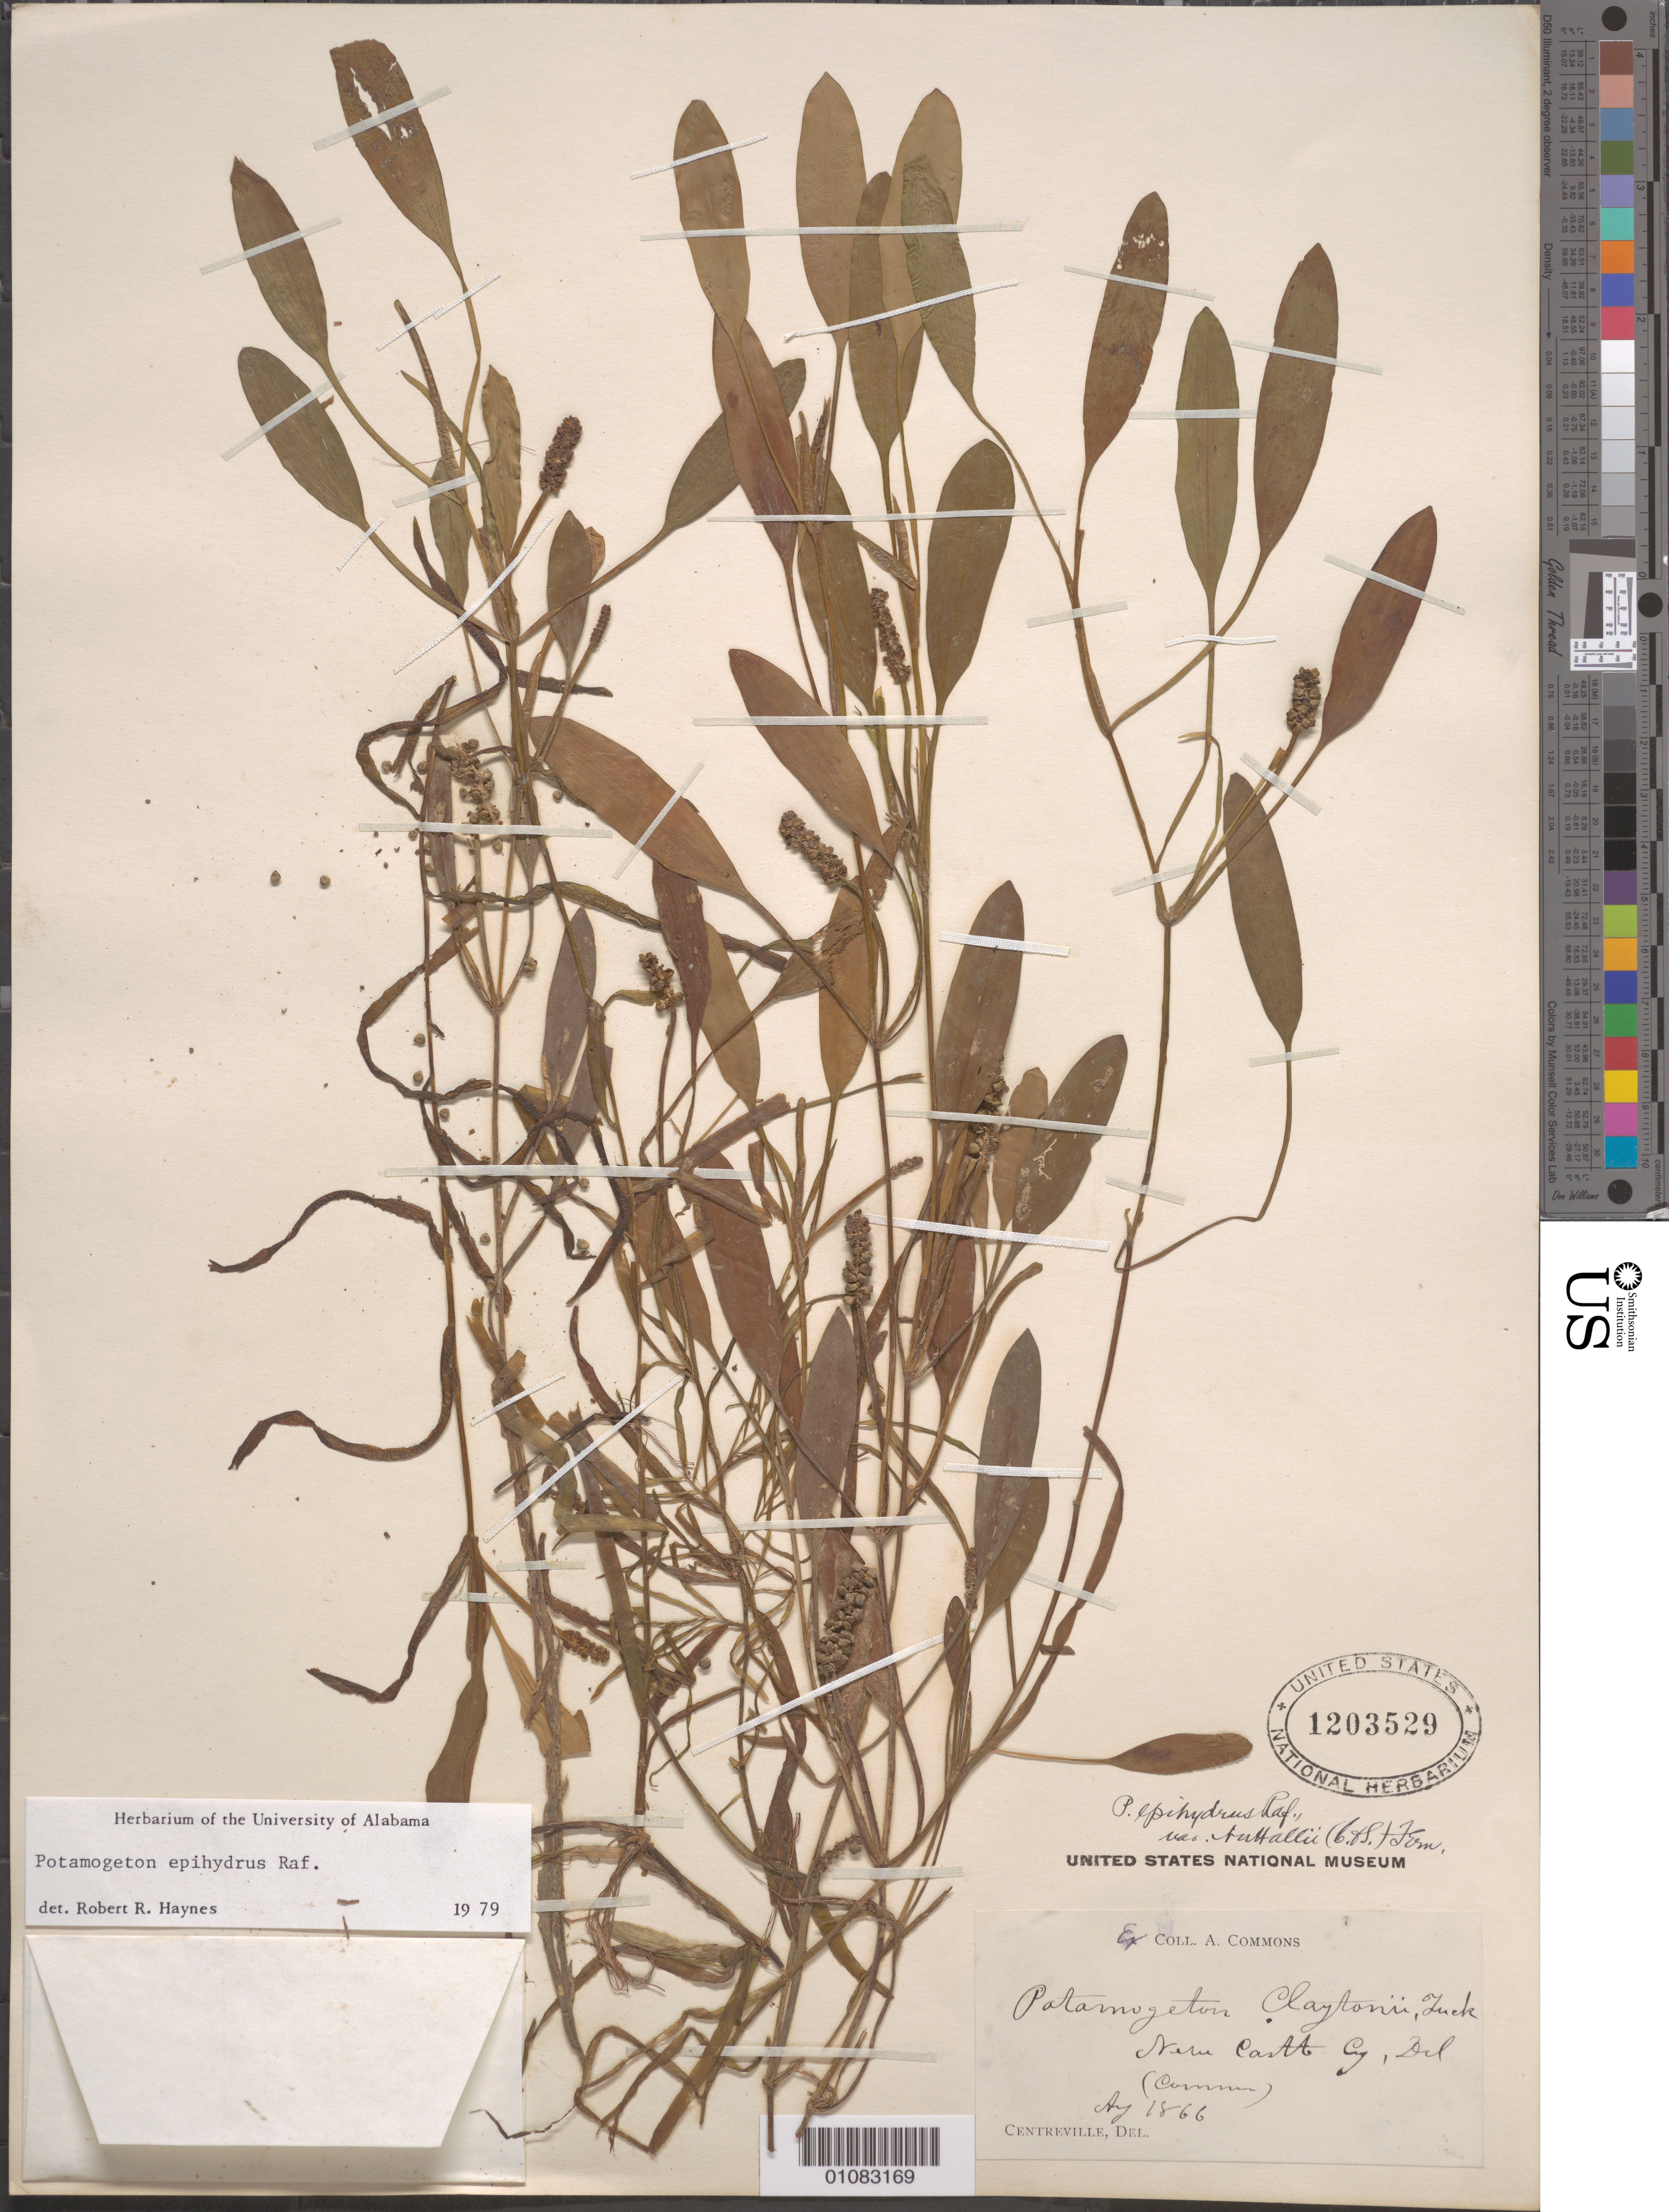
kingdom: Plantae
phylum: Tracheophyta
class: Liliopsida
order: Alismatales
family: Potamogetonaceae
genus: Potamogeton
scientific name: Potamogeton epihydrus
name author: Raf.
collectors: A. Commons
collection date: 1866-08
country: United States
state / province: Delaware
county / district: New Castle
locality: Centreville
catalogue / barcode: US 1203529